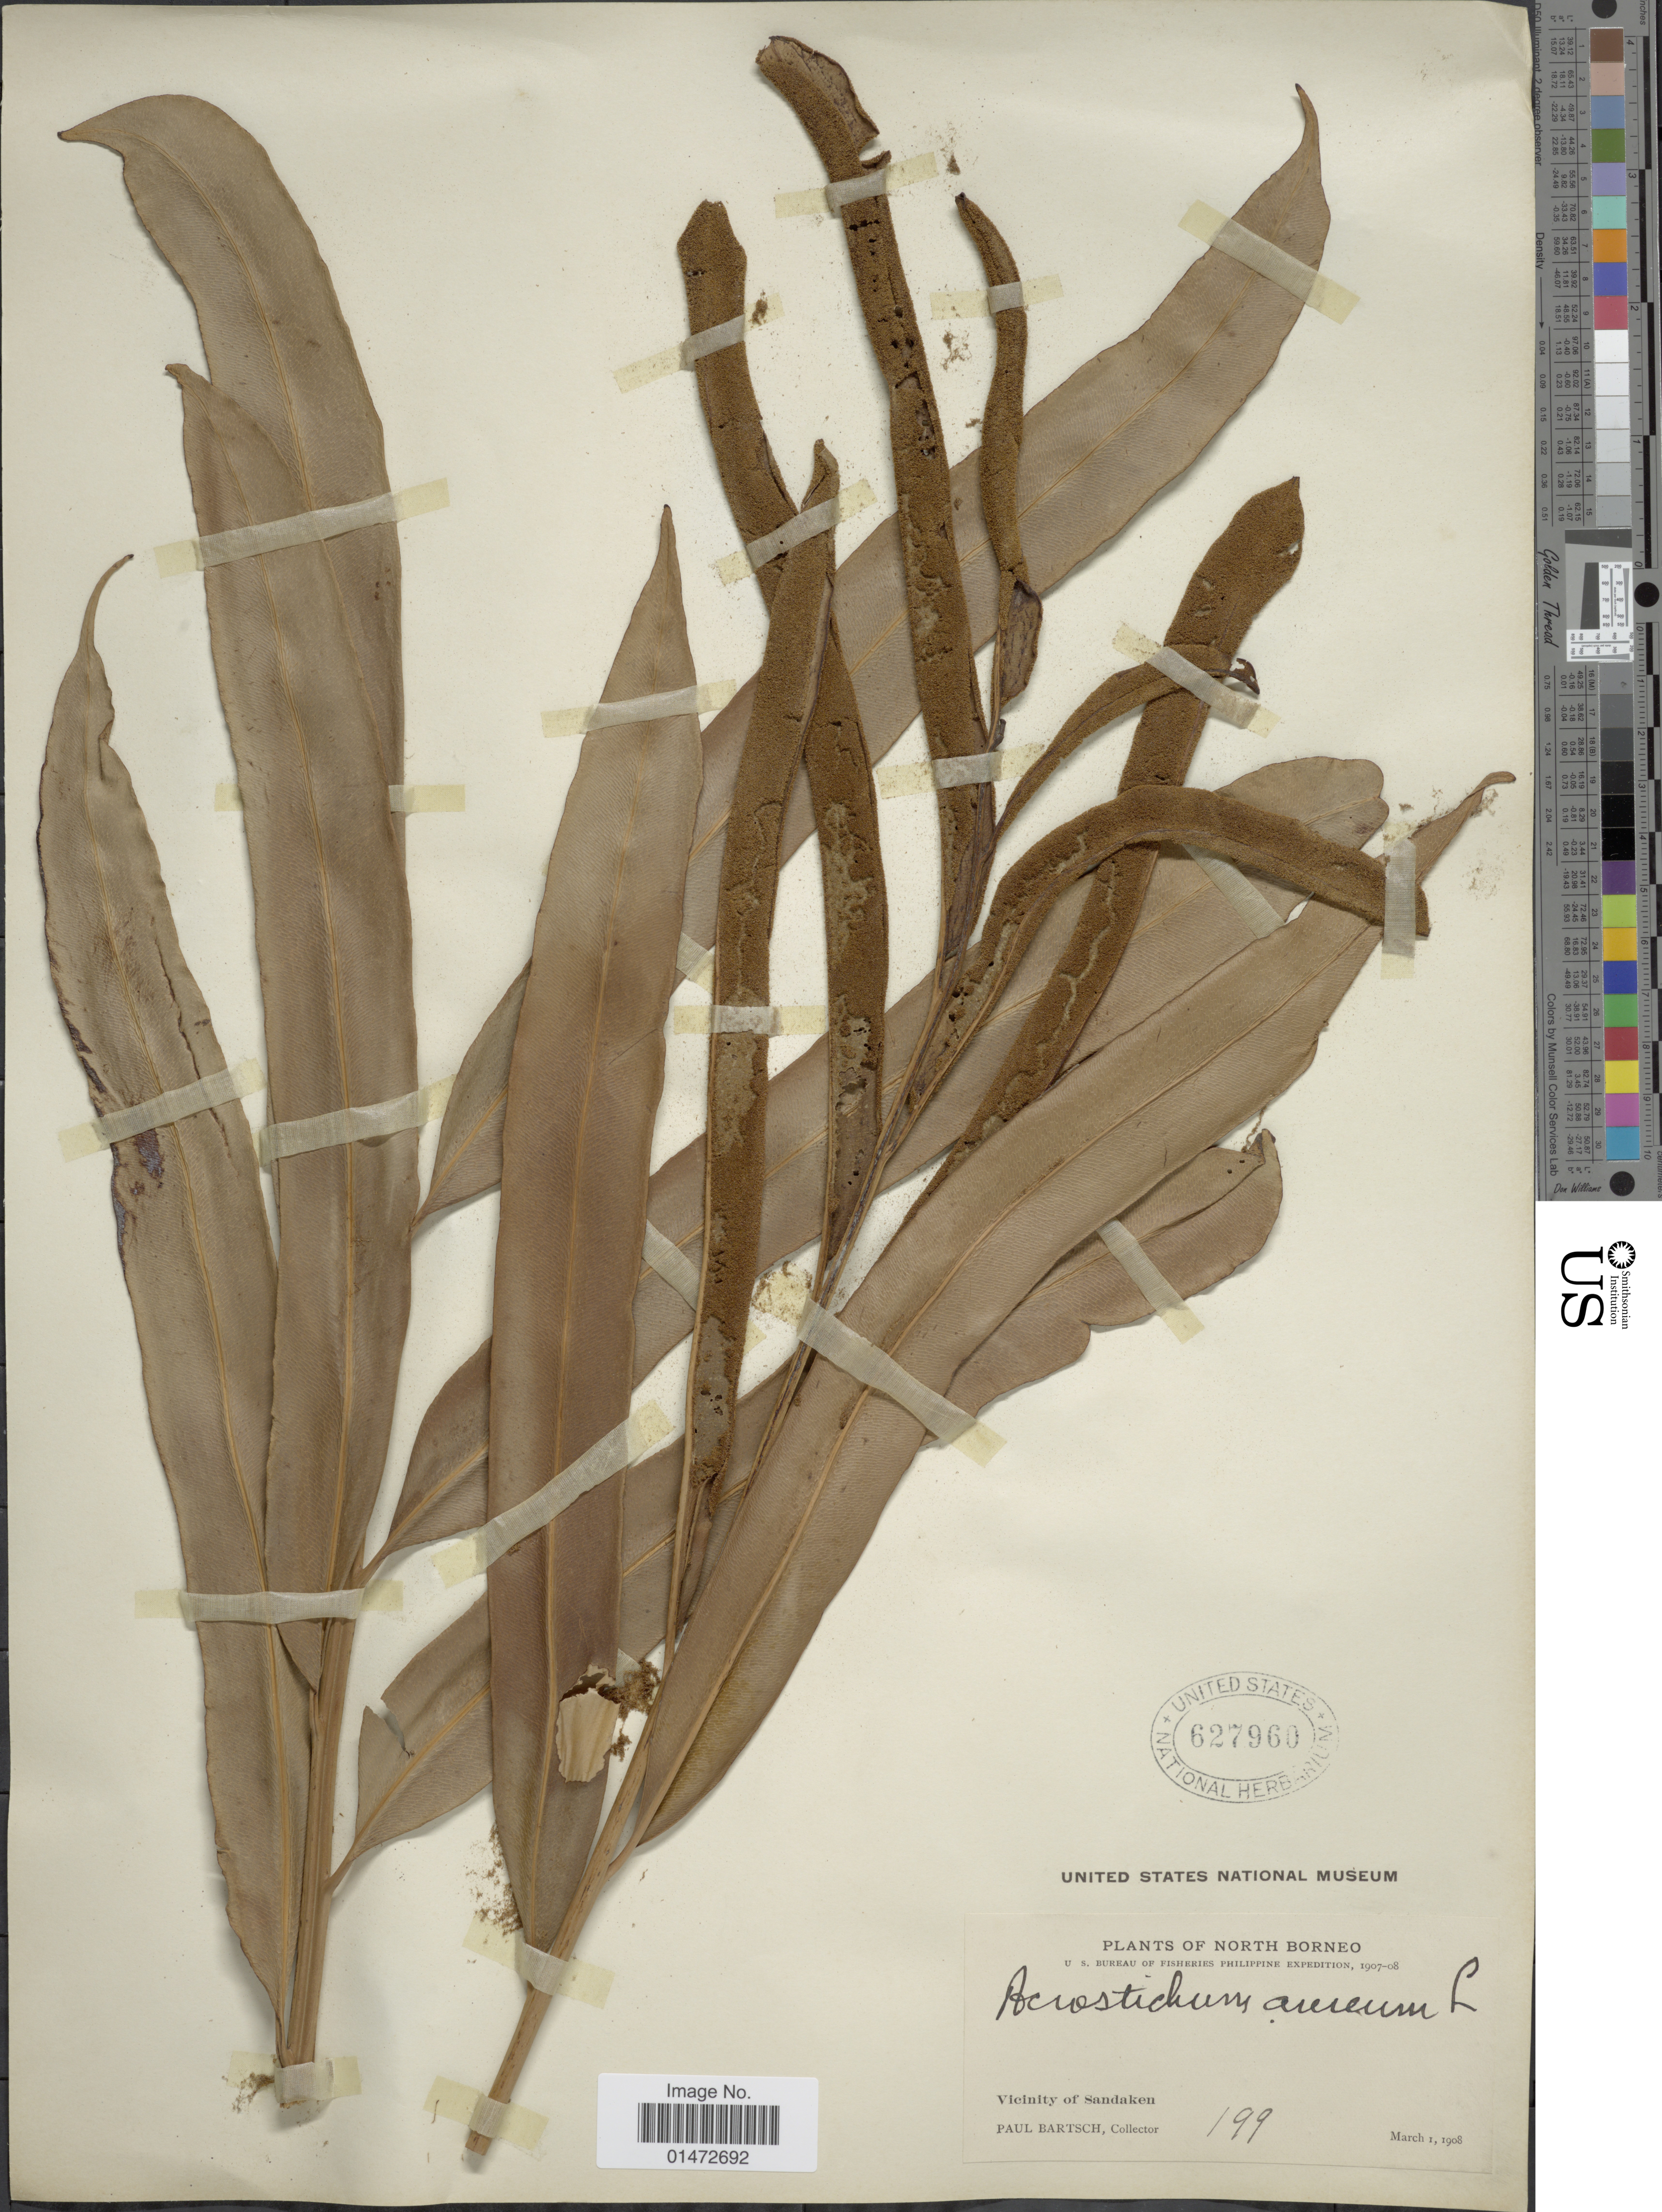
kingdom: Plantae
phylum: Tracheophyta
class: Polypodiopsida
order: Polypodiales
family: Pteridaceae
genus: Acrostichum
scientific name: Acrostichum aureum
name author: L.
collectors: P. Bartsch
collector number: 199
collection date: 1908-03-01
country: Malaysia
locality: North Borneo. Vicinity of Sandaken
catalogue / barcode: US 627960